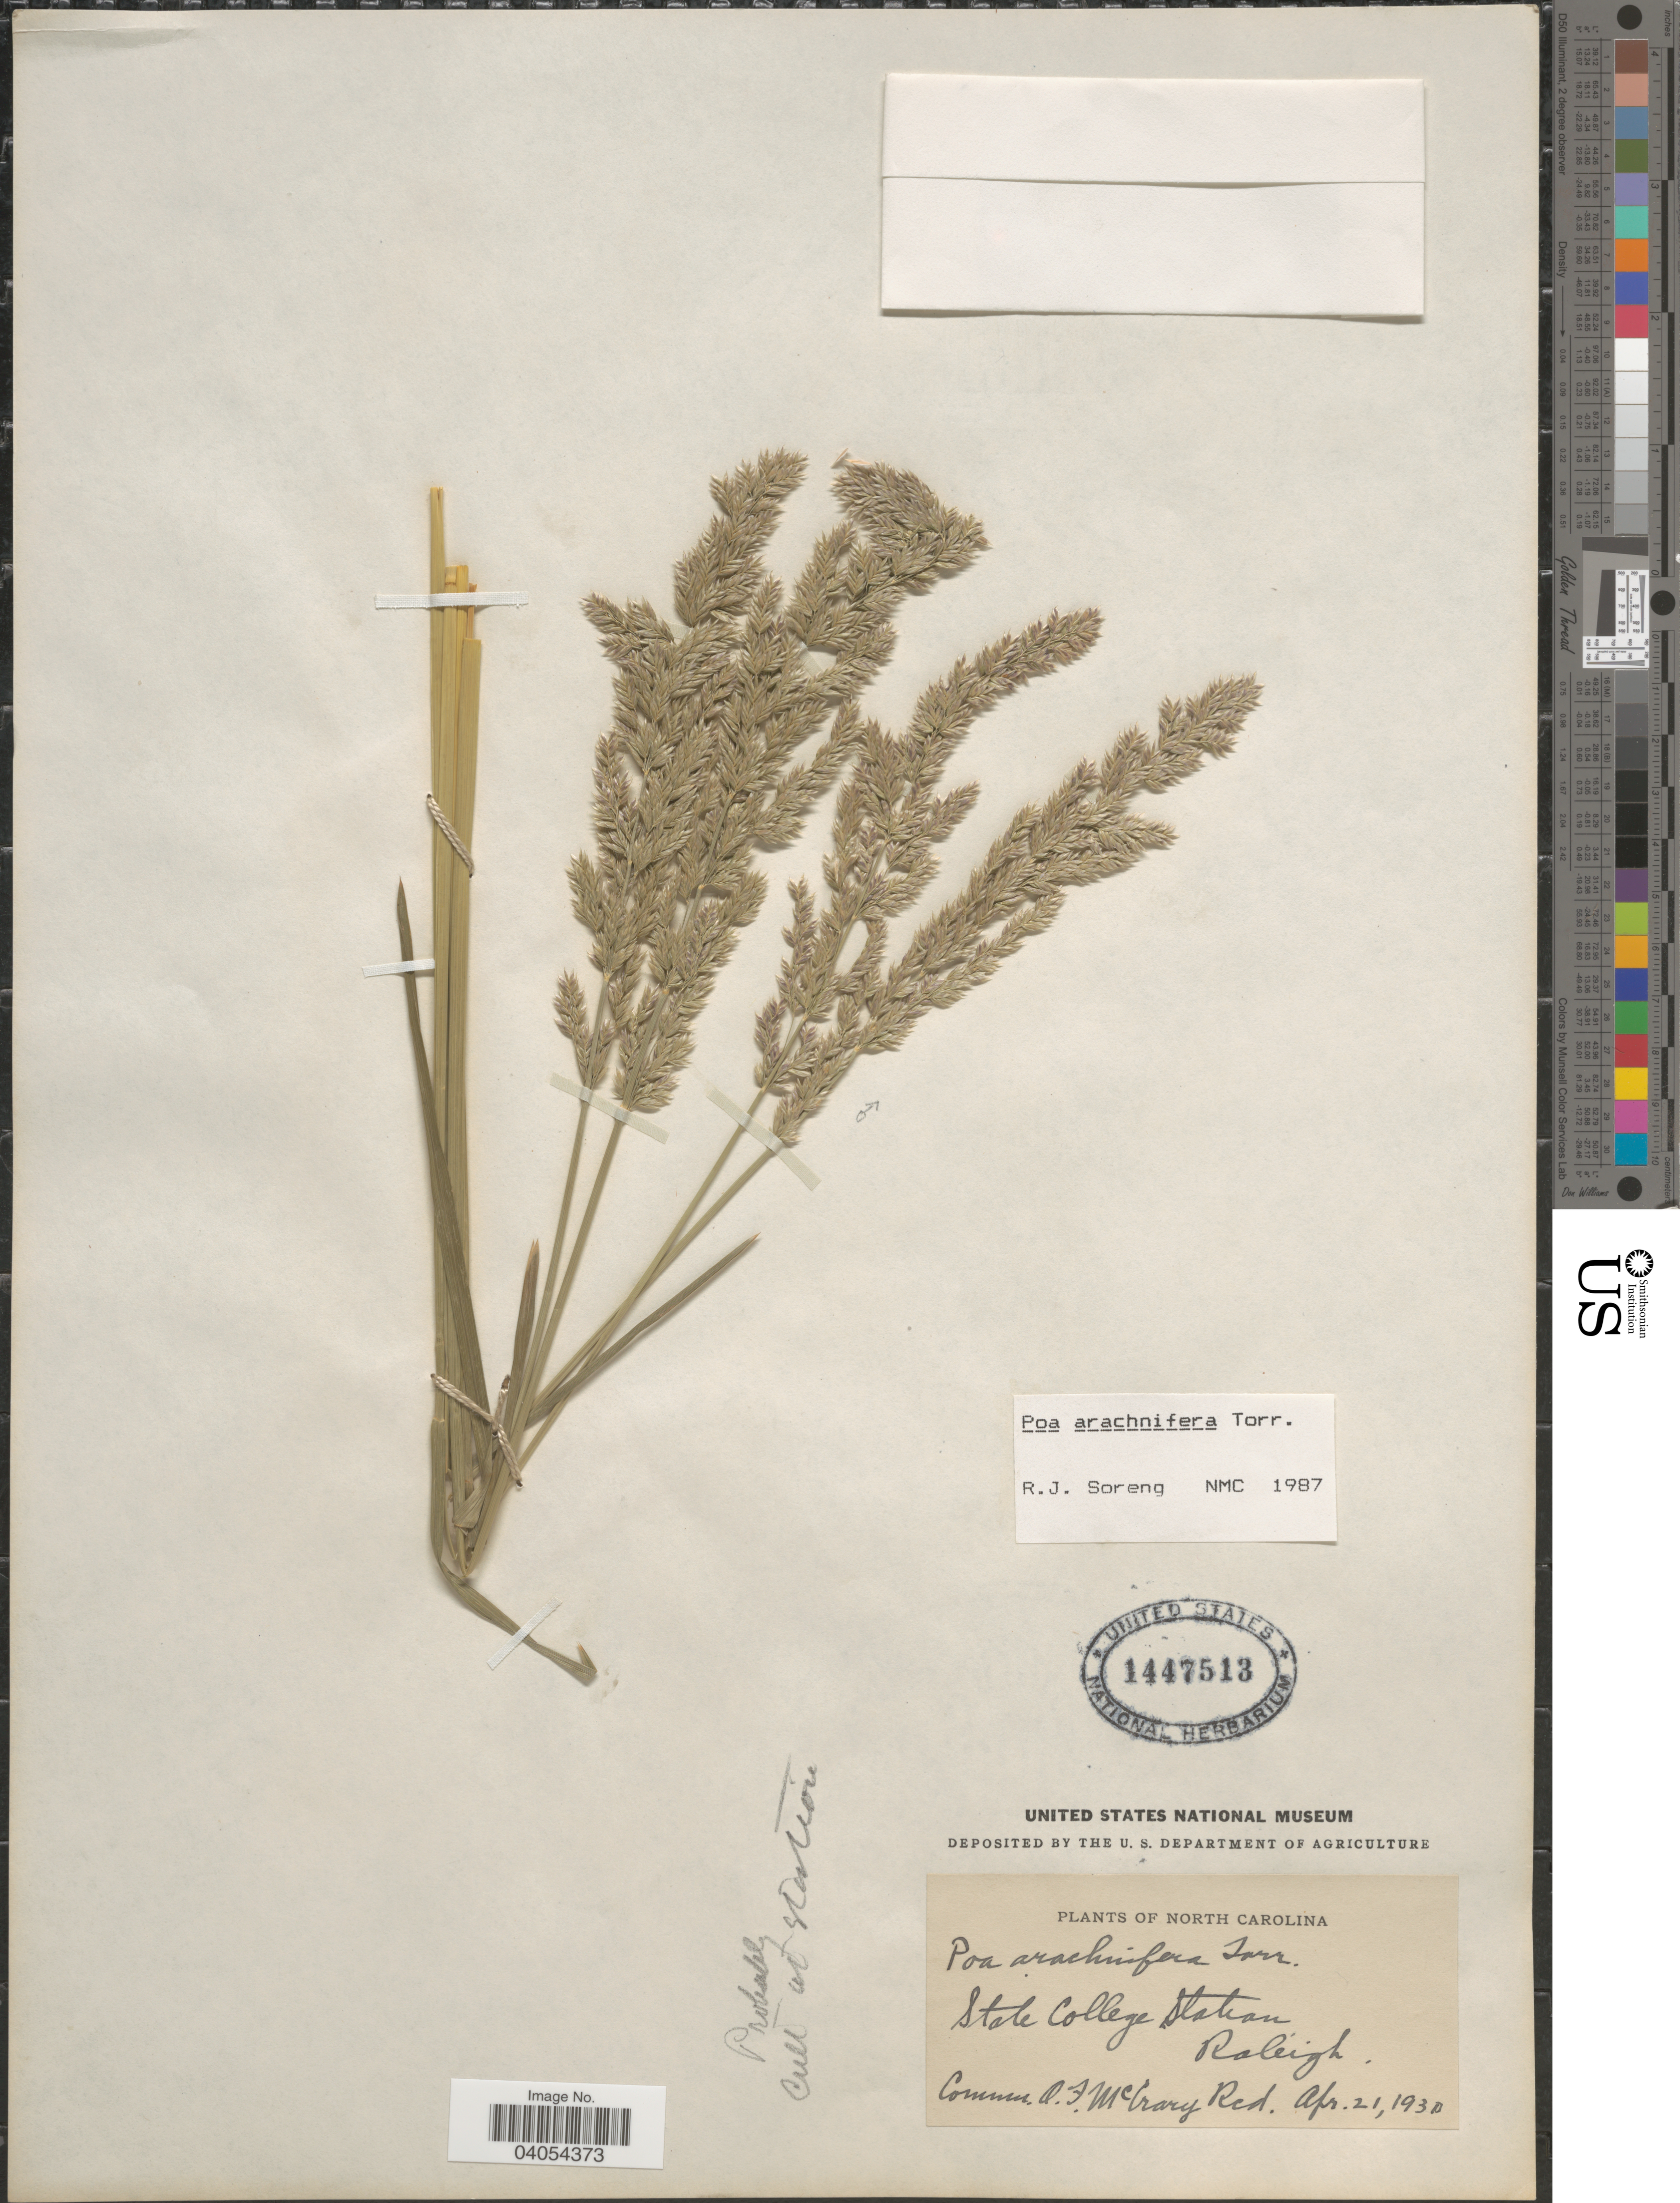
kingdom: Plantae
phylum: Tracheophyta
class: Liliopsida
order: Poales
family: Poaceae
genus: Poa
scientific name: Poa arachnifera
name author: Torr.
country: United States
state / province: North Carolina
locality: Cult at Station. State College Station Raleigh.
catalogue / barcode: US 1447513